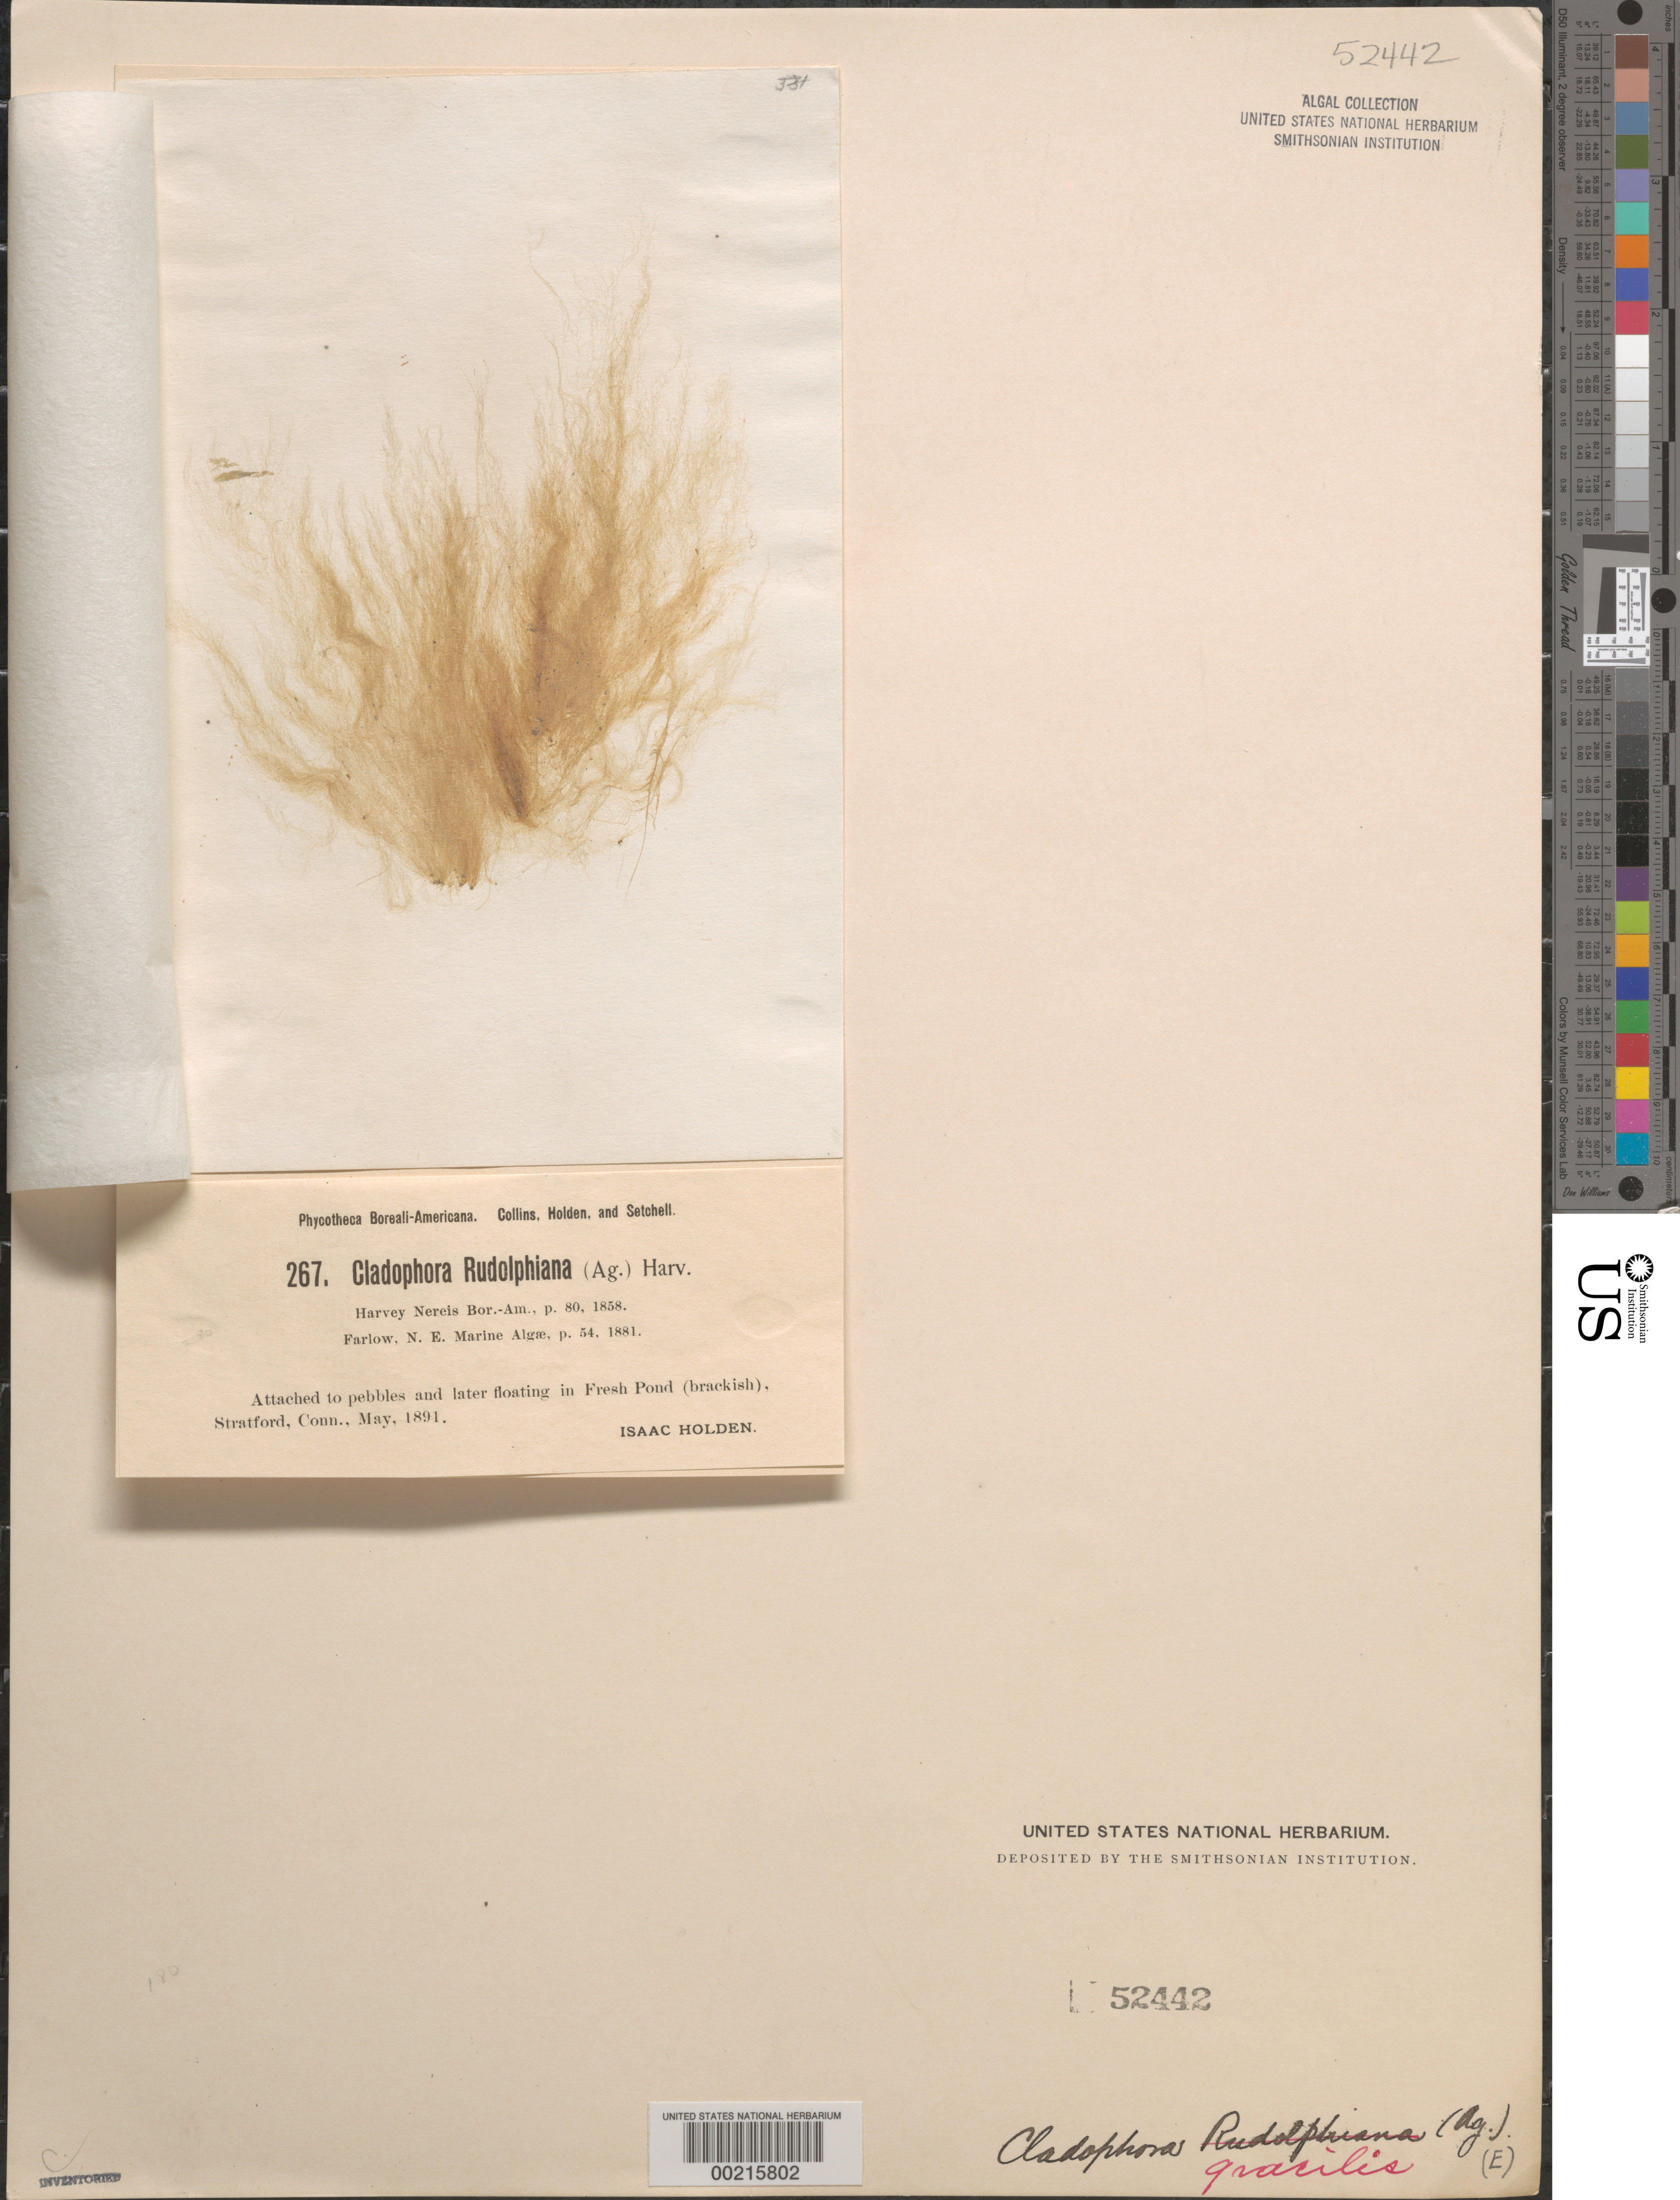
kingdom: Plantae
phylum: Chlorophyta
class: Ulvophyceae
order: Cladophorales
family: Cladophoraceae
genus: Cladophora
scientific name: Cladophora gracilis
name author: (Griff.) Kütz.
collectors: I. Holden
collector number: PB-A 267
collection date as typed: May 1891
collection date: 1891-05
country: United States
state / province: Connecticut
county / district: Fairfield County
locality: Stratford, Fresh Pond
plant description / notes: Collins, Holden & Setchell, Phycotheca Boreali-Americana, as Cladophora rudolphiana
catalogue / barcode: US 52442